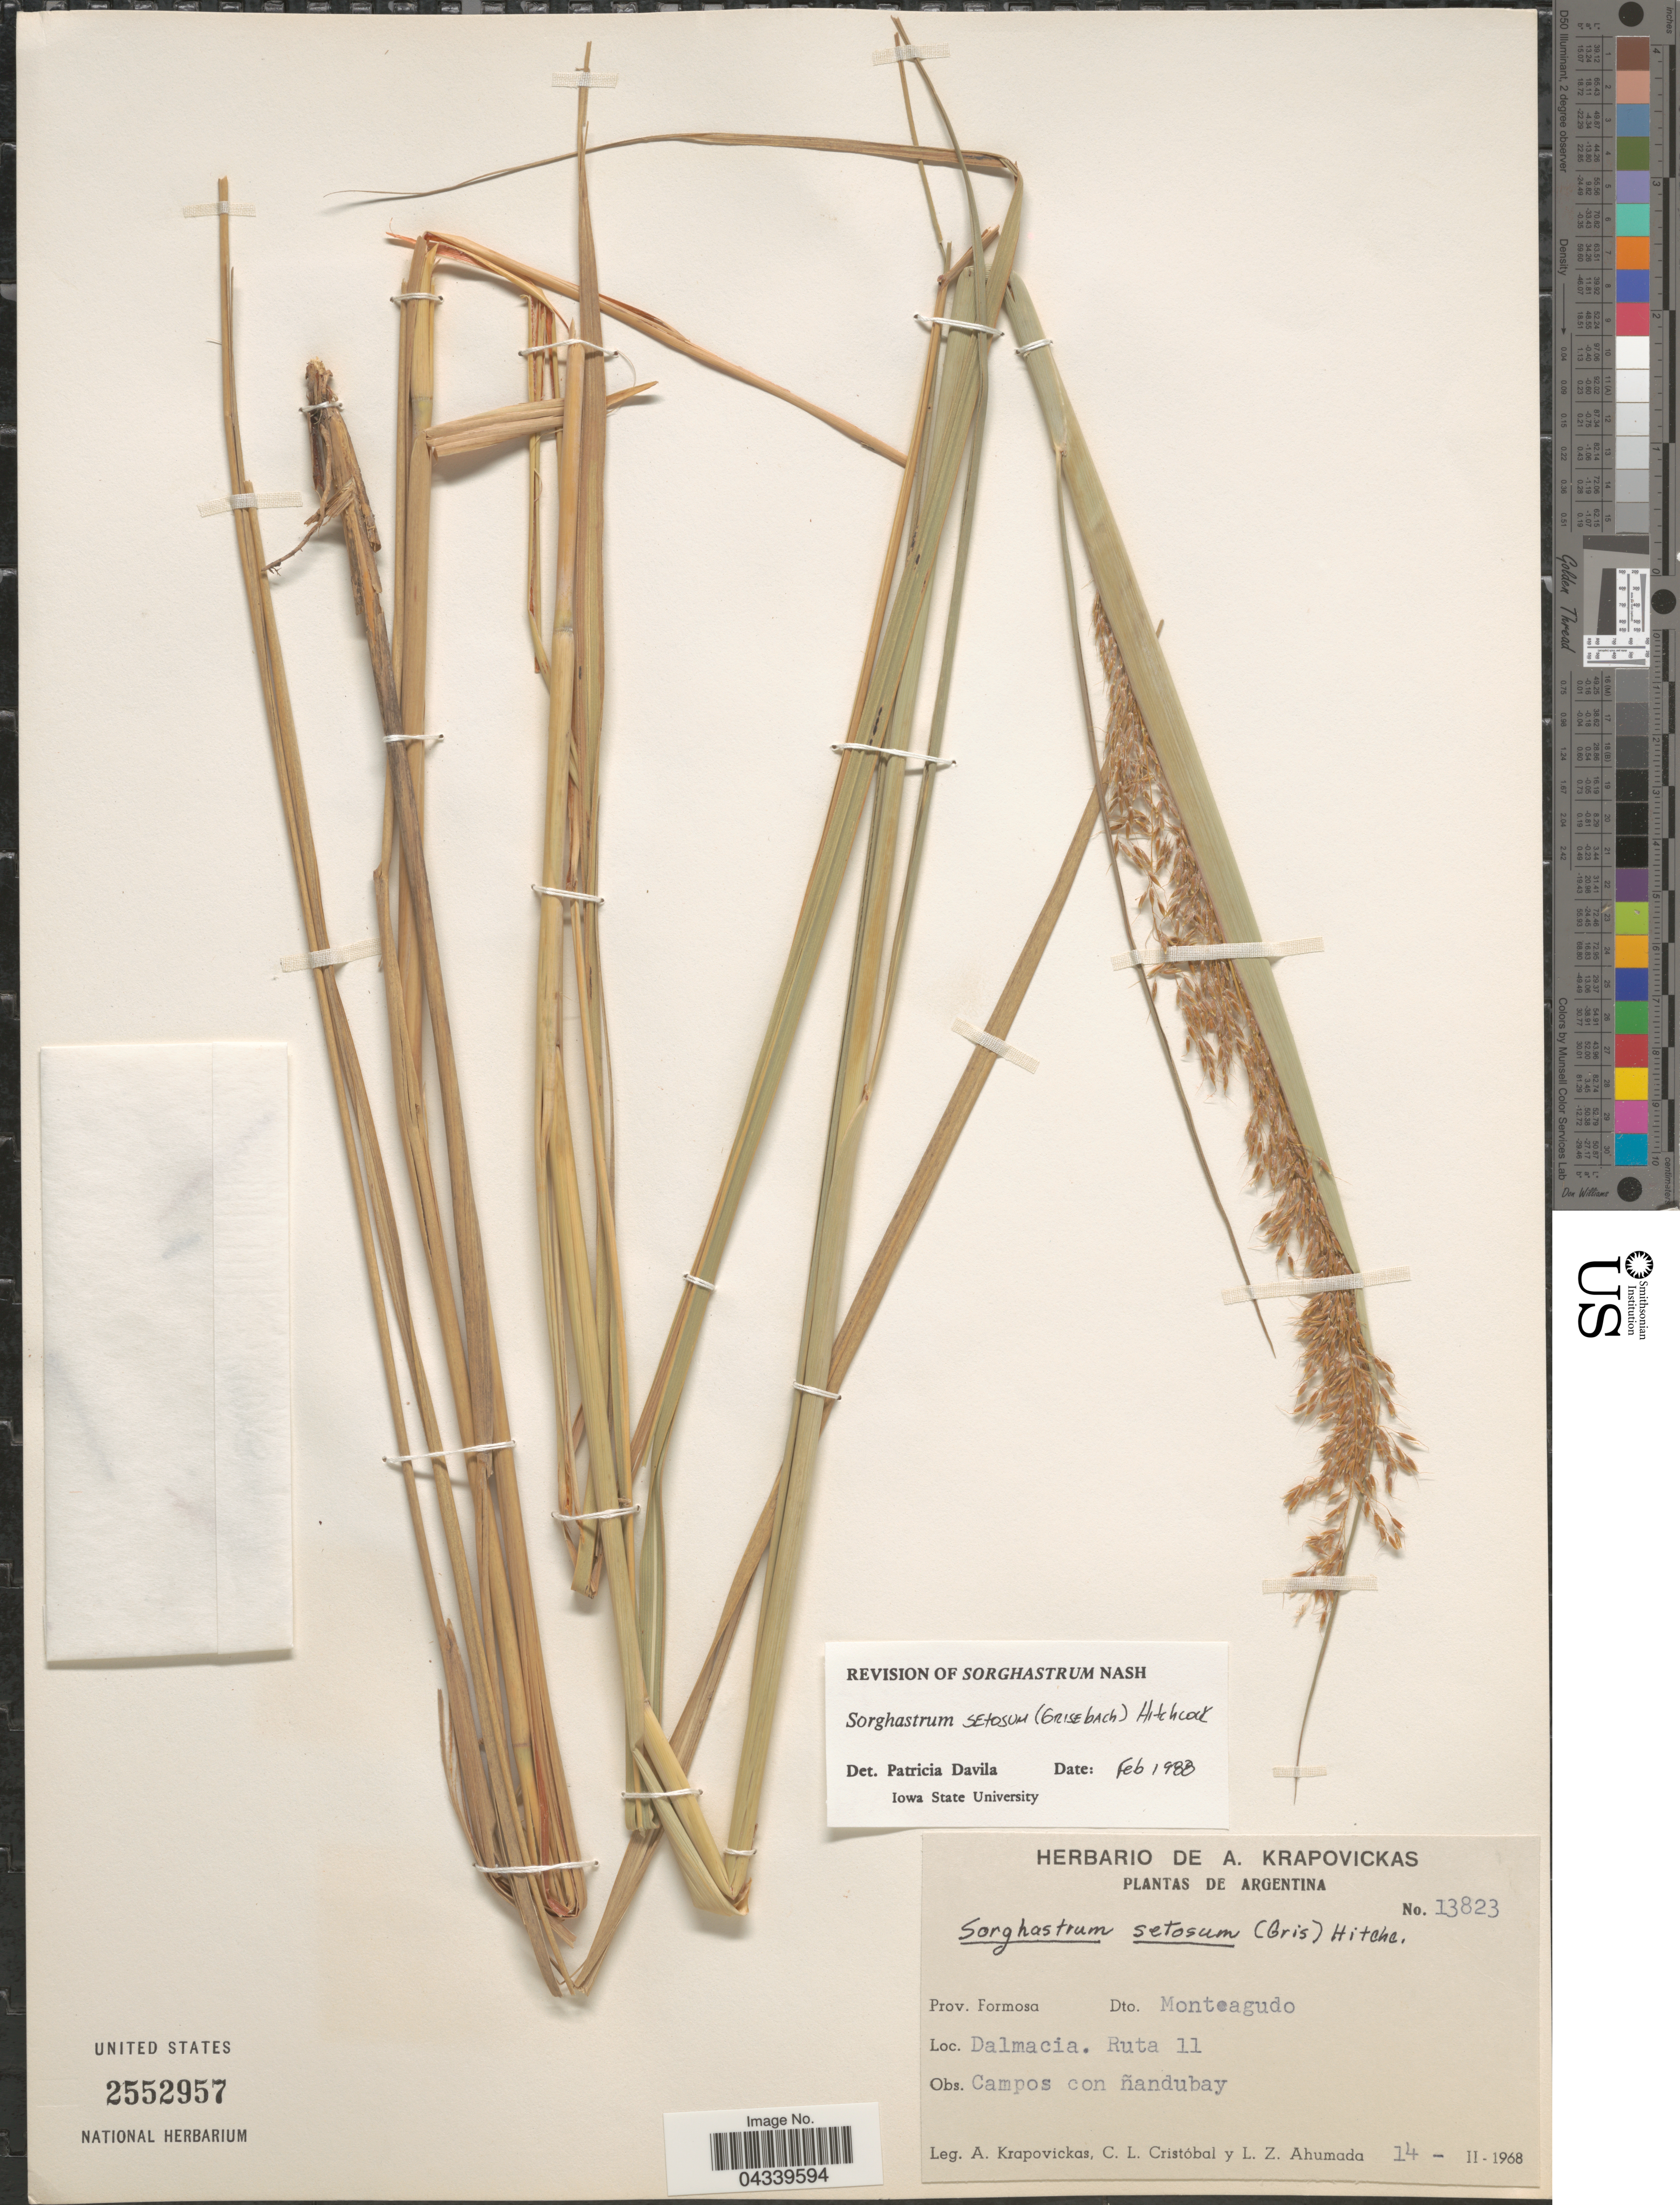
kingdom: Plantae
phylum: Tracheophyta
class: Liliopsida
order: Poales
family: Poaceae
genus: Sorghastrum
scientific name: Sorghastrum setosum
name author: (Griseb.) Hitchc.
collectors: A. Krapovickas, C. L. Cristóbal & L. Ahumada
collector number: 13823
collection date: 1968-02-14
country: Argentina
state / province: Formosa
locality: Dto. Monteagudo. Dalmacia. Ruta 11.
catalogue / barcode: US 2552957